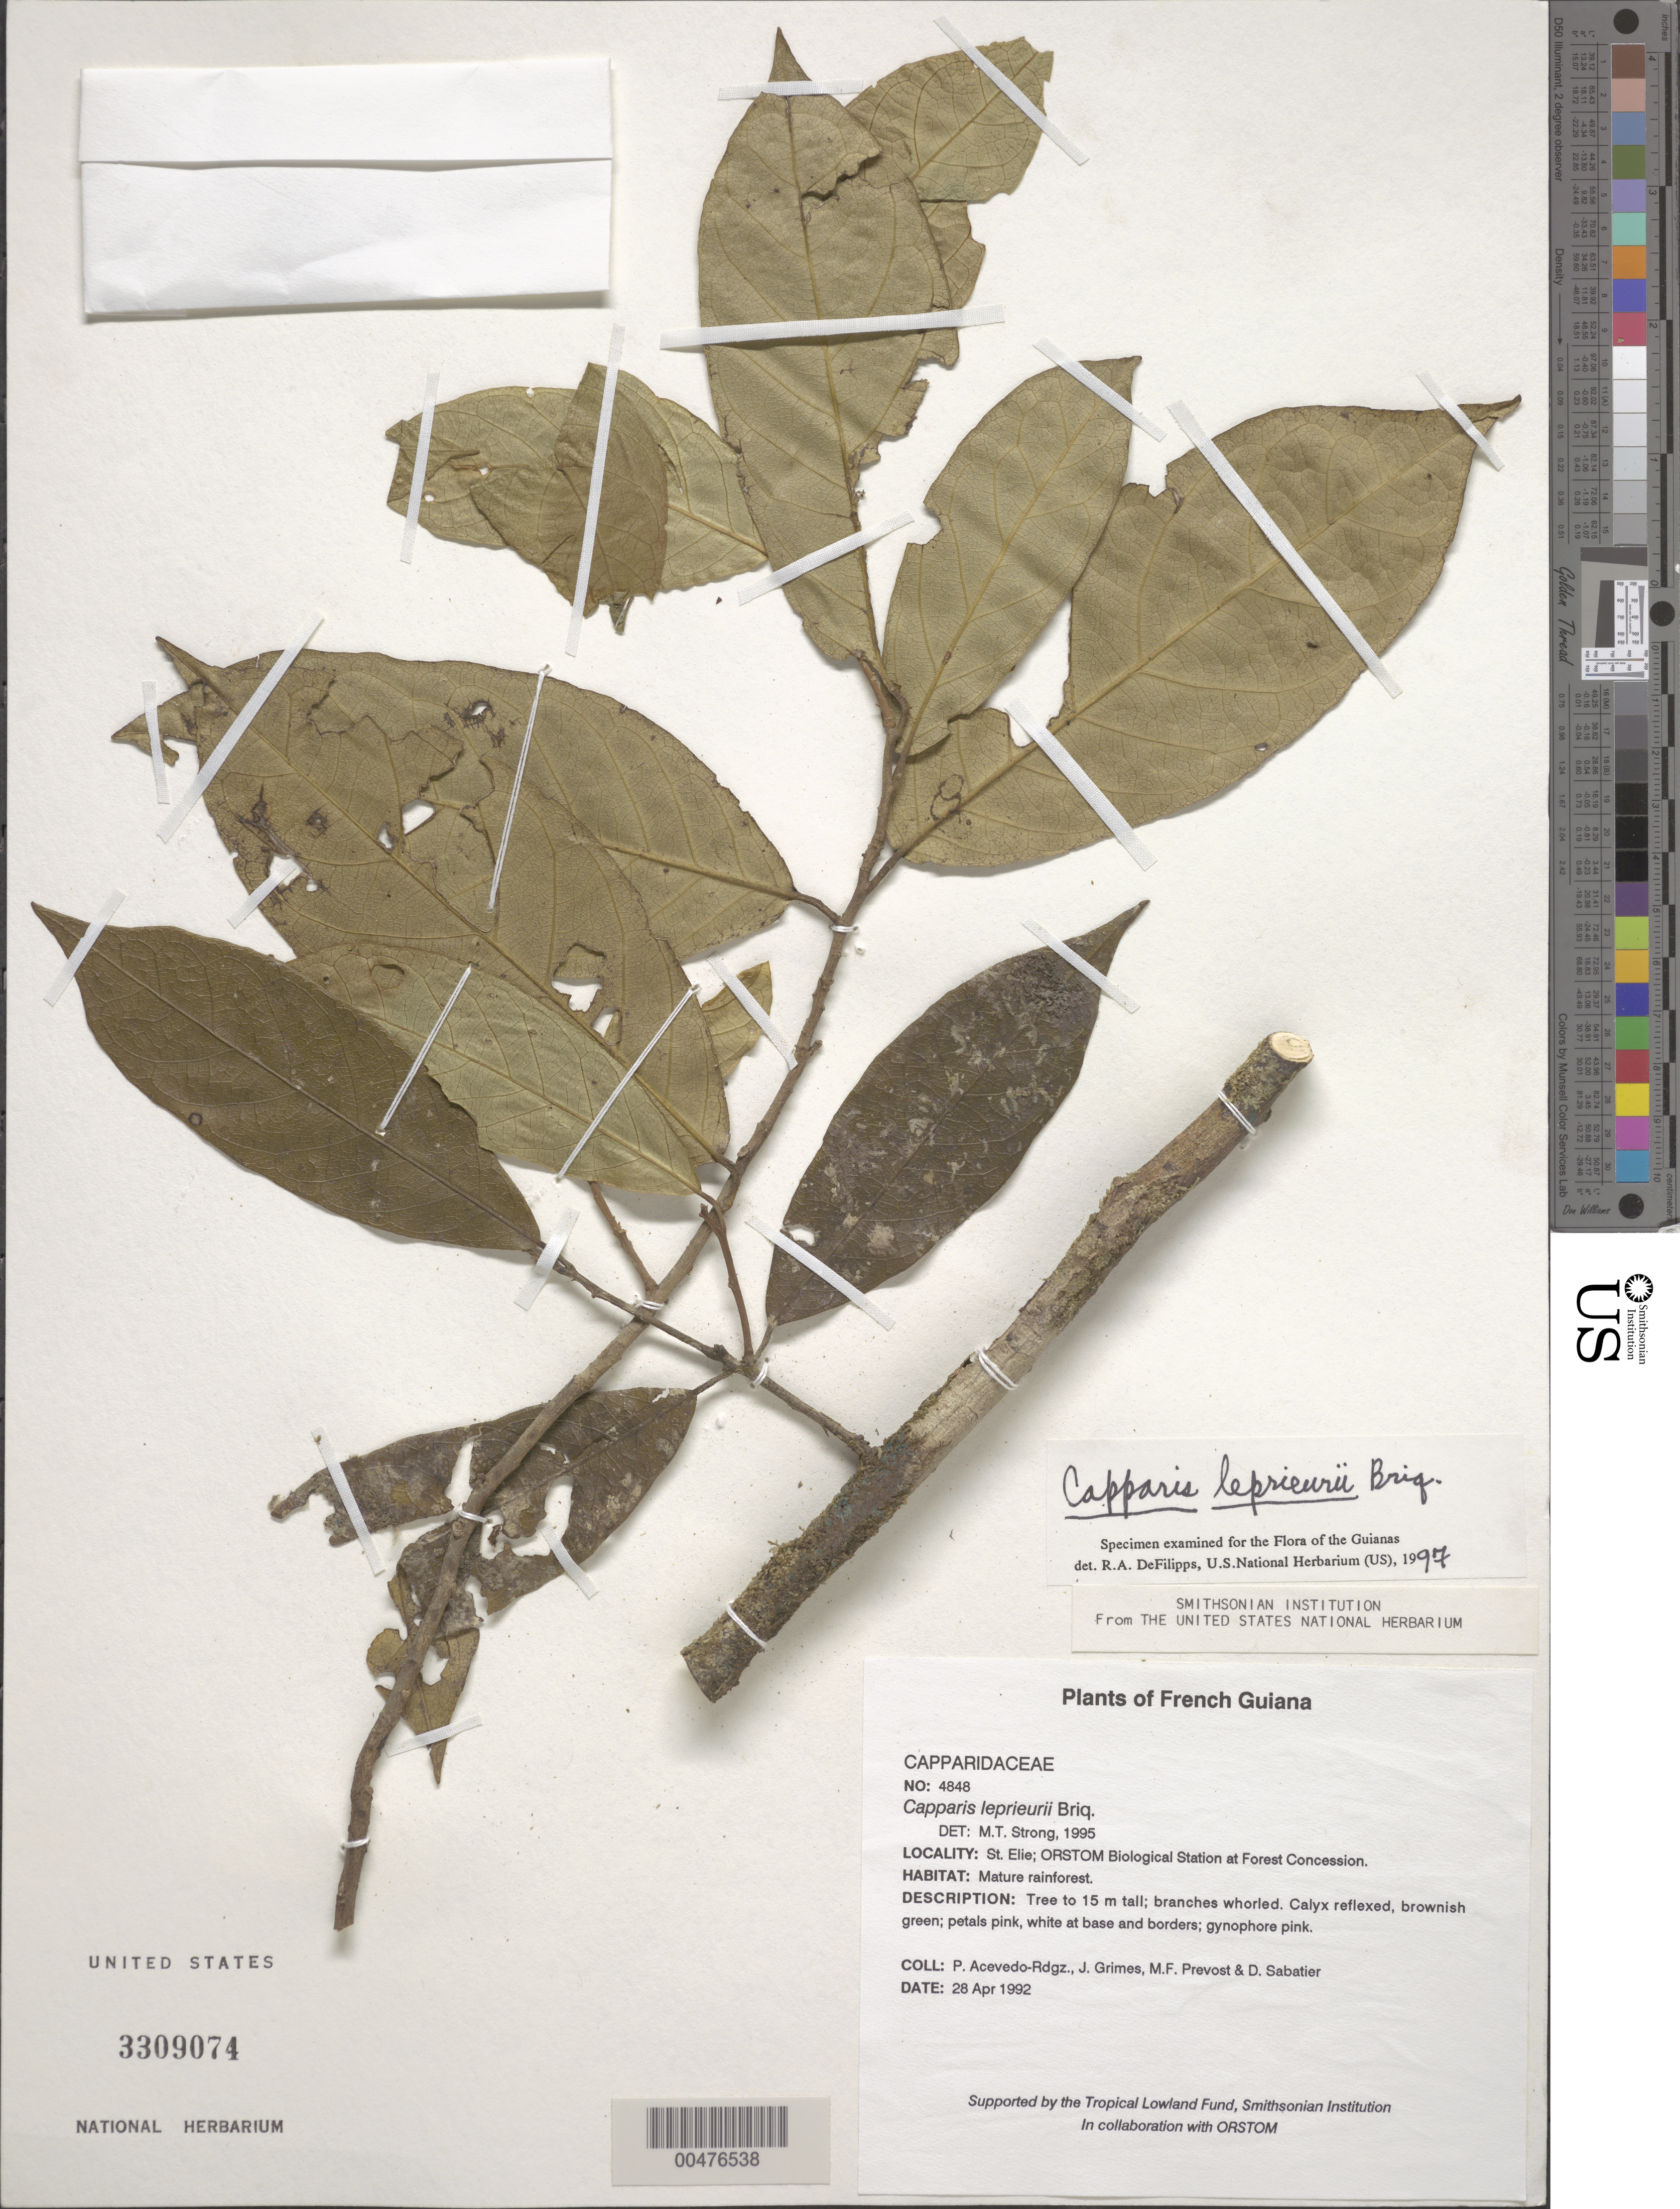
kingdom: Plantae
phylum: Tracheophyta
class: Magnoliopsida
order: Brassicales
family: Capparaceae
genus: Capparis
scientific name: Capparis leprieurii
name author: Briq.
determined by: Strong, M. T., (US), Smithsonian Institution - National Museum of Natural History (UNITED STATES)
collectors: P. Acevedo-Rodr., J. Grimes, M.-F. Prévost & D. Sabatier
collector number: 4848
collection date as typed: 28 Apr 1992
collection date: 1992-04-28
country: French Guiana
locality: St. Elie; ORSTOM Biological Station at Forest Concession.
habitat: Mature rainforest.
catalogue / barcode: US 3309074